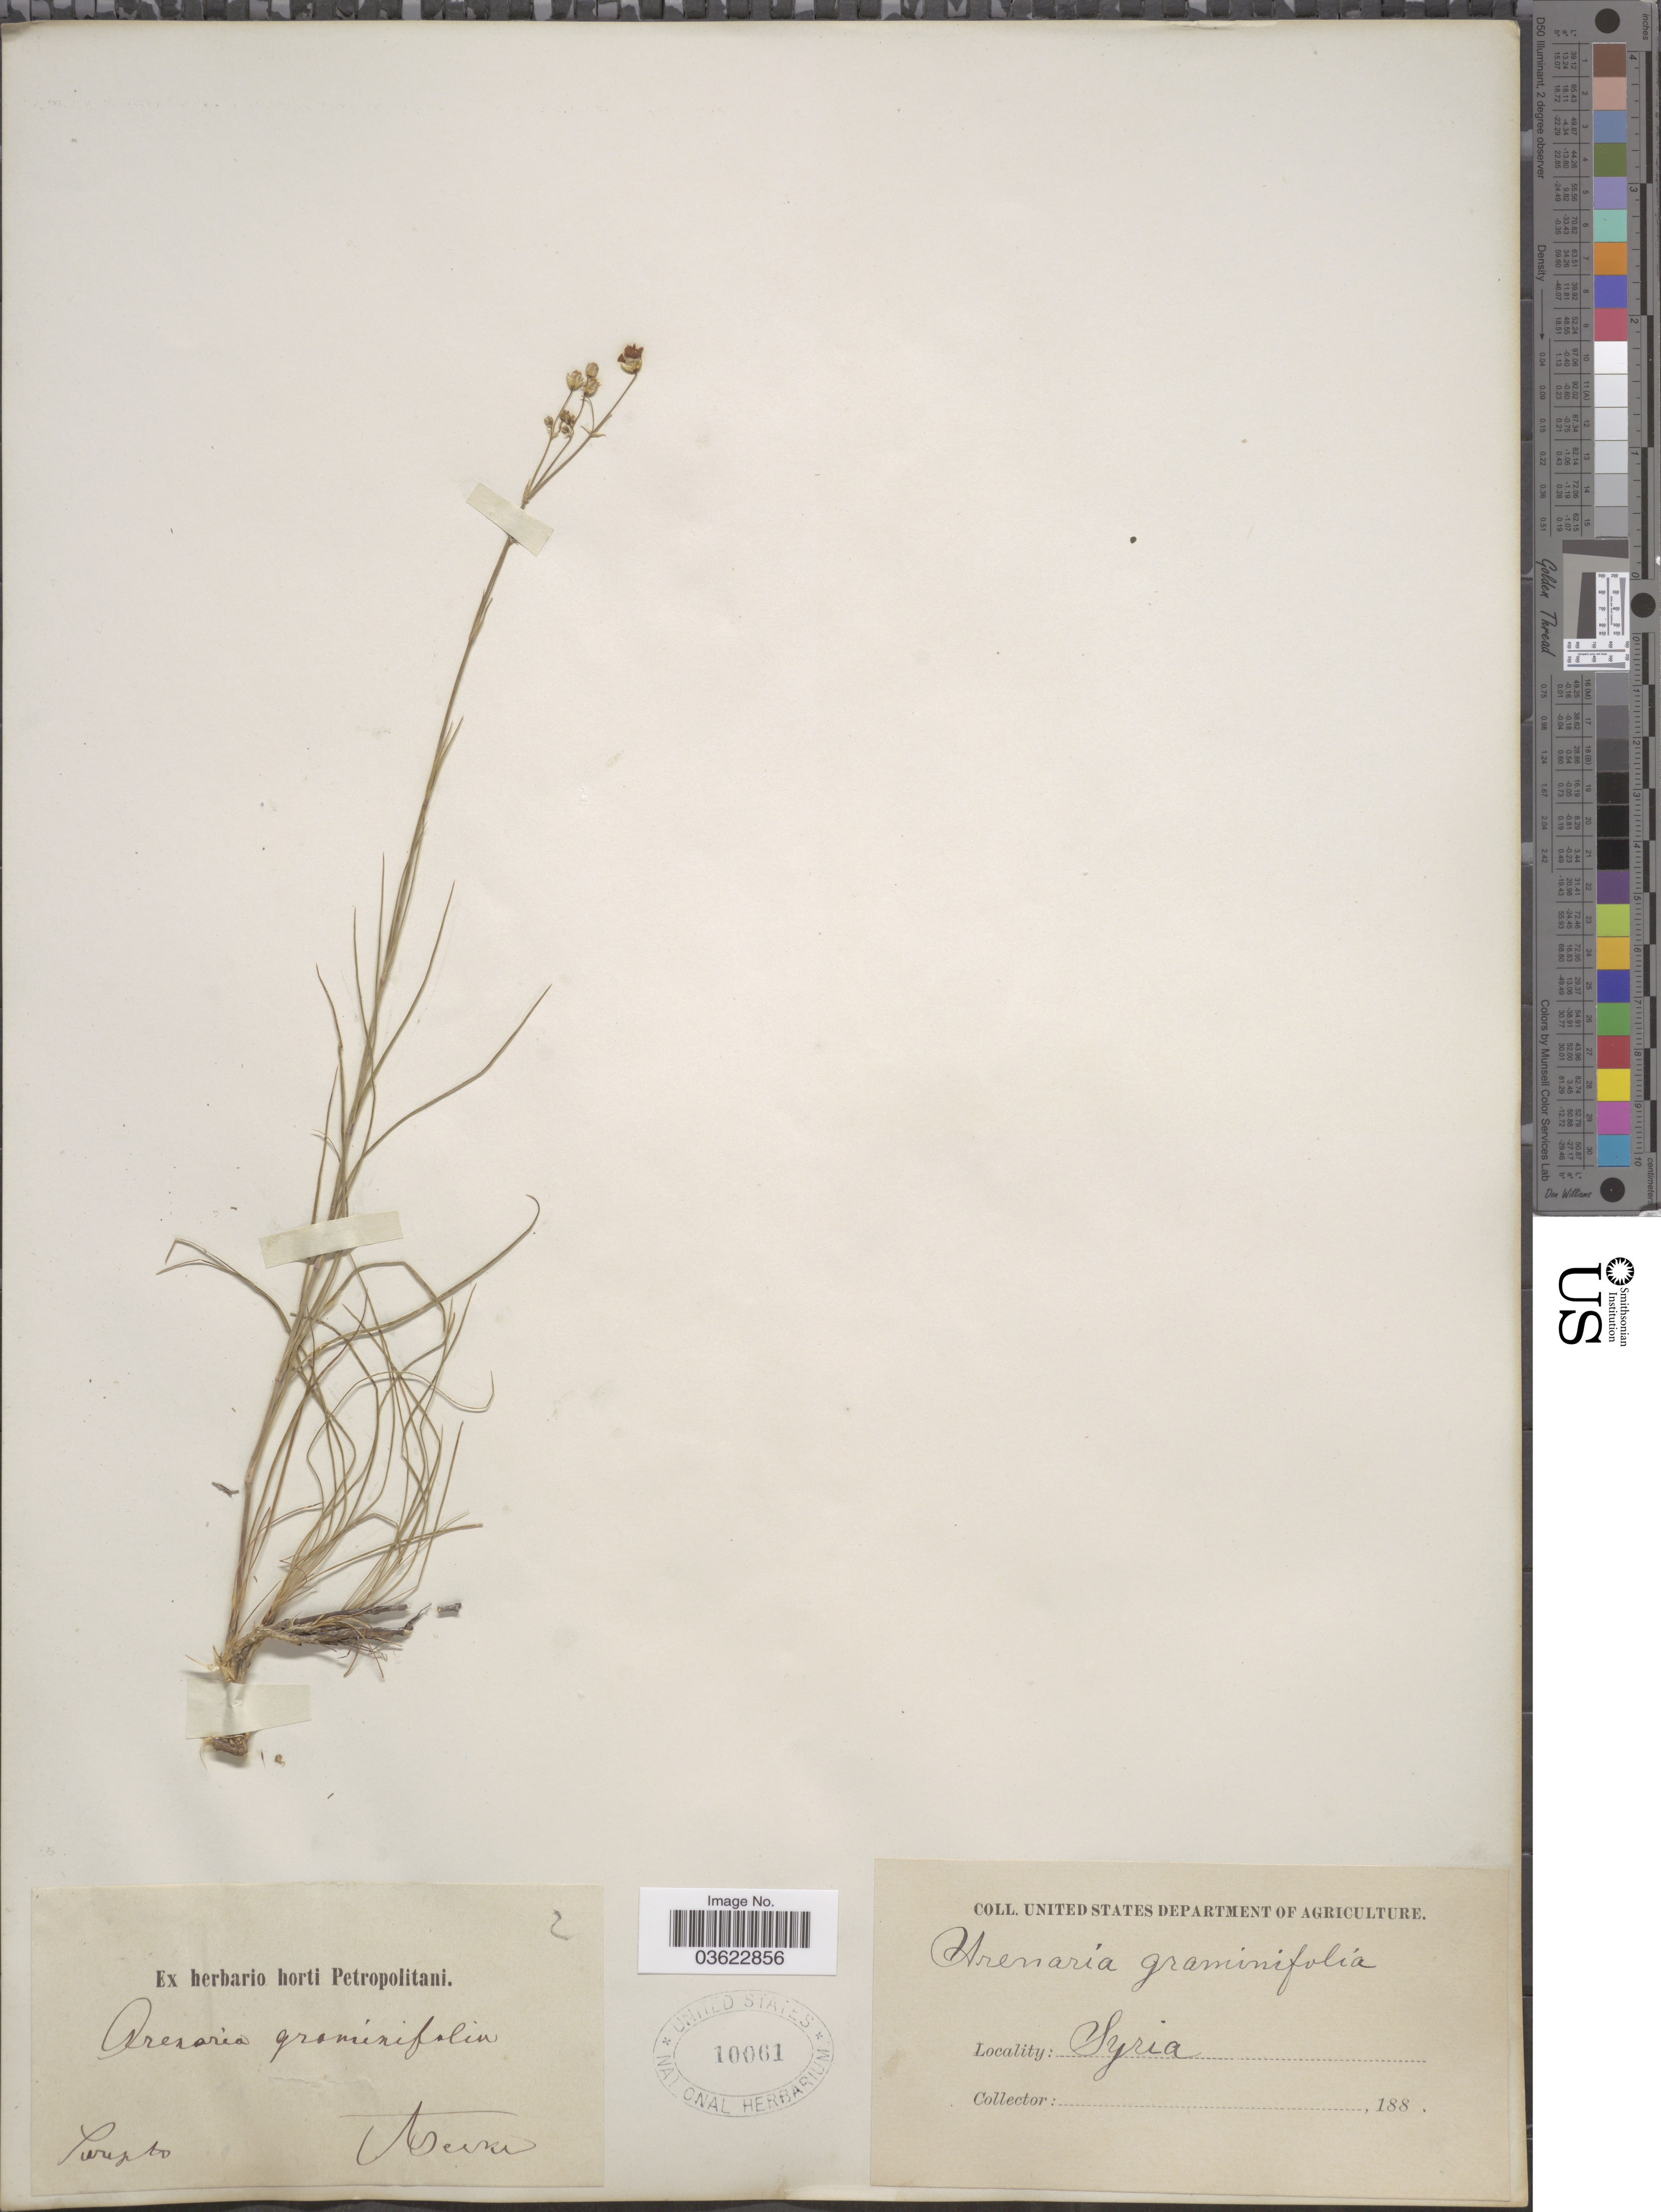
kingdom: Plantae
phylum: Tracheophyta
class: Magnoliopsida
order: Caryophyllales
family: Caryophyllaceae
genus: Eremogone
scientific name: Eremogone sp.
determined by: Strong, Mark T., (BOT), Smithsonian Institution - National Museum of Natural History (UNITED STATES)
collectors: -. Becker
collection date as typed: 188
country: Russian Federation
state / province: Volgograd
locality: Sarepta.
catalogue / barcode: US 10061